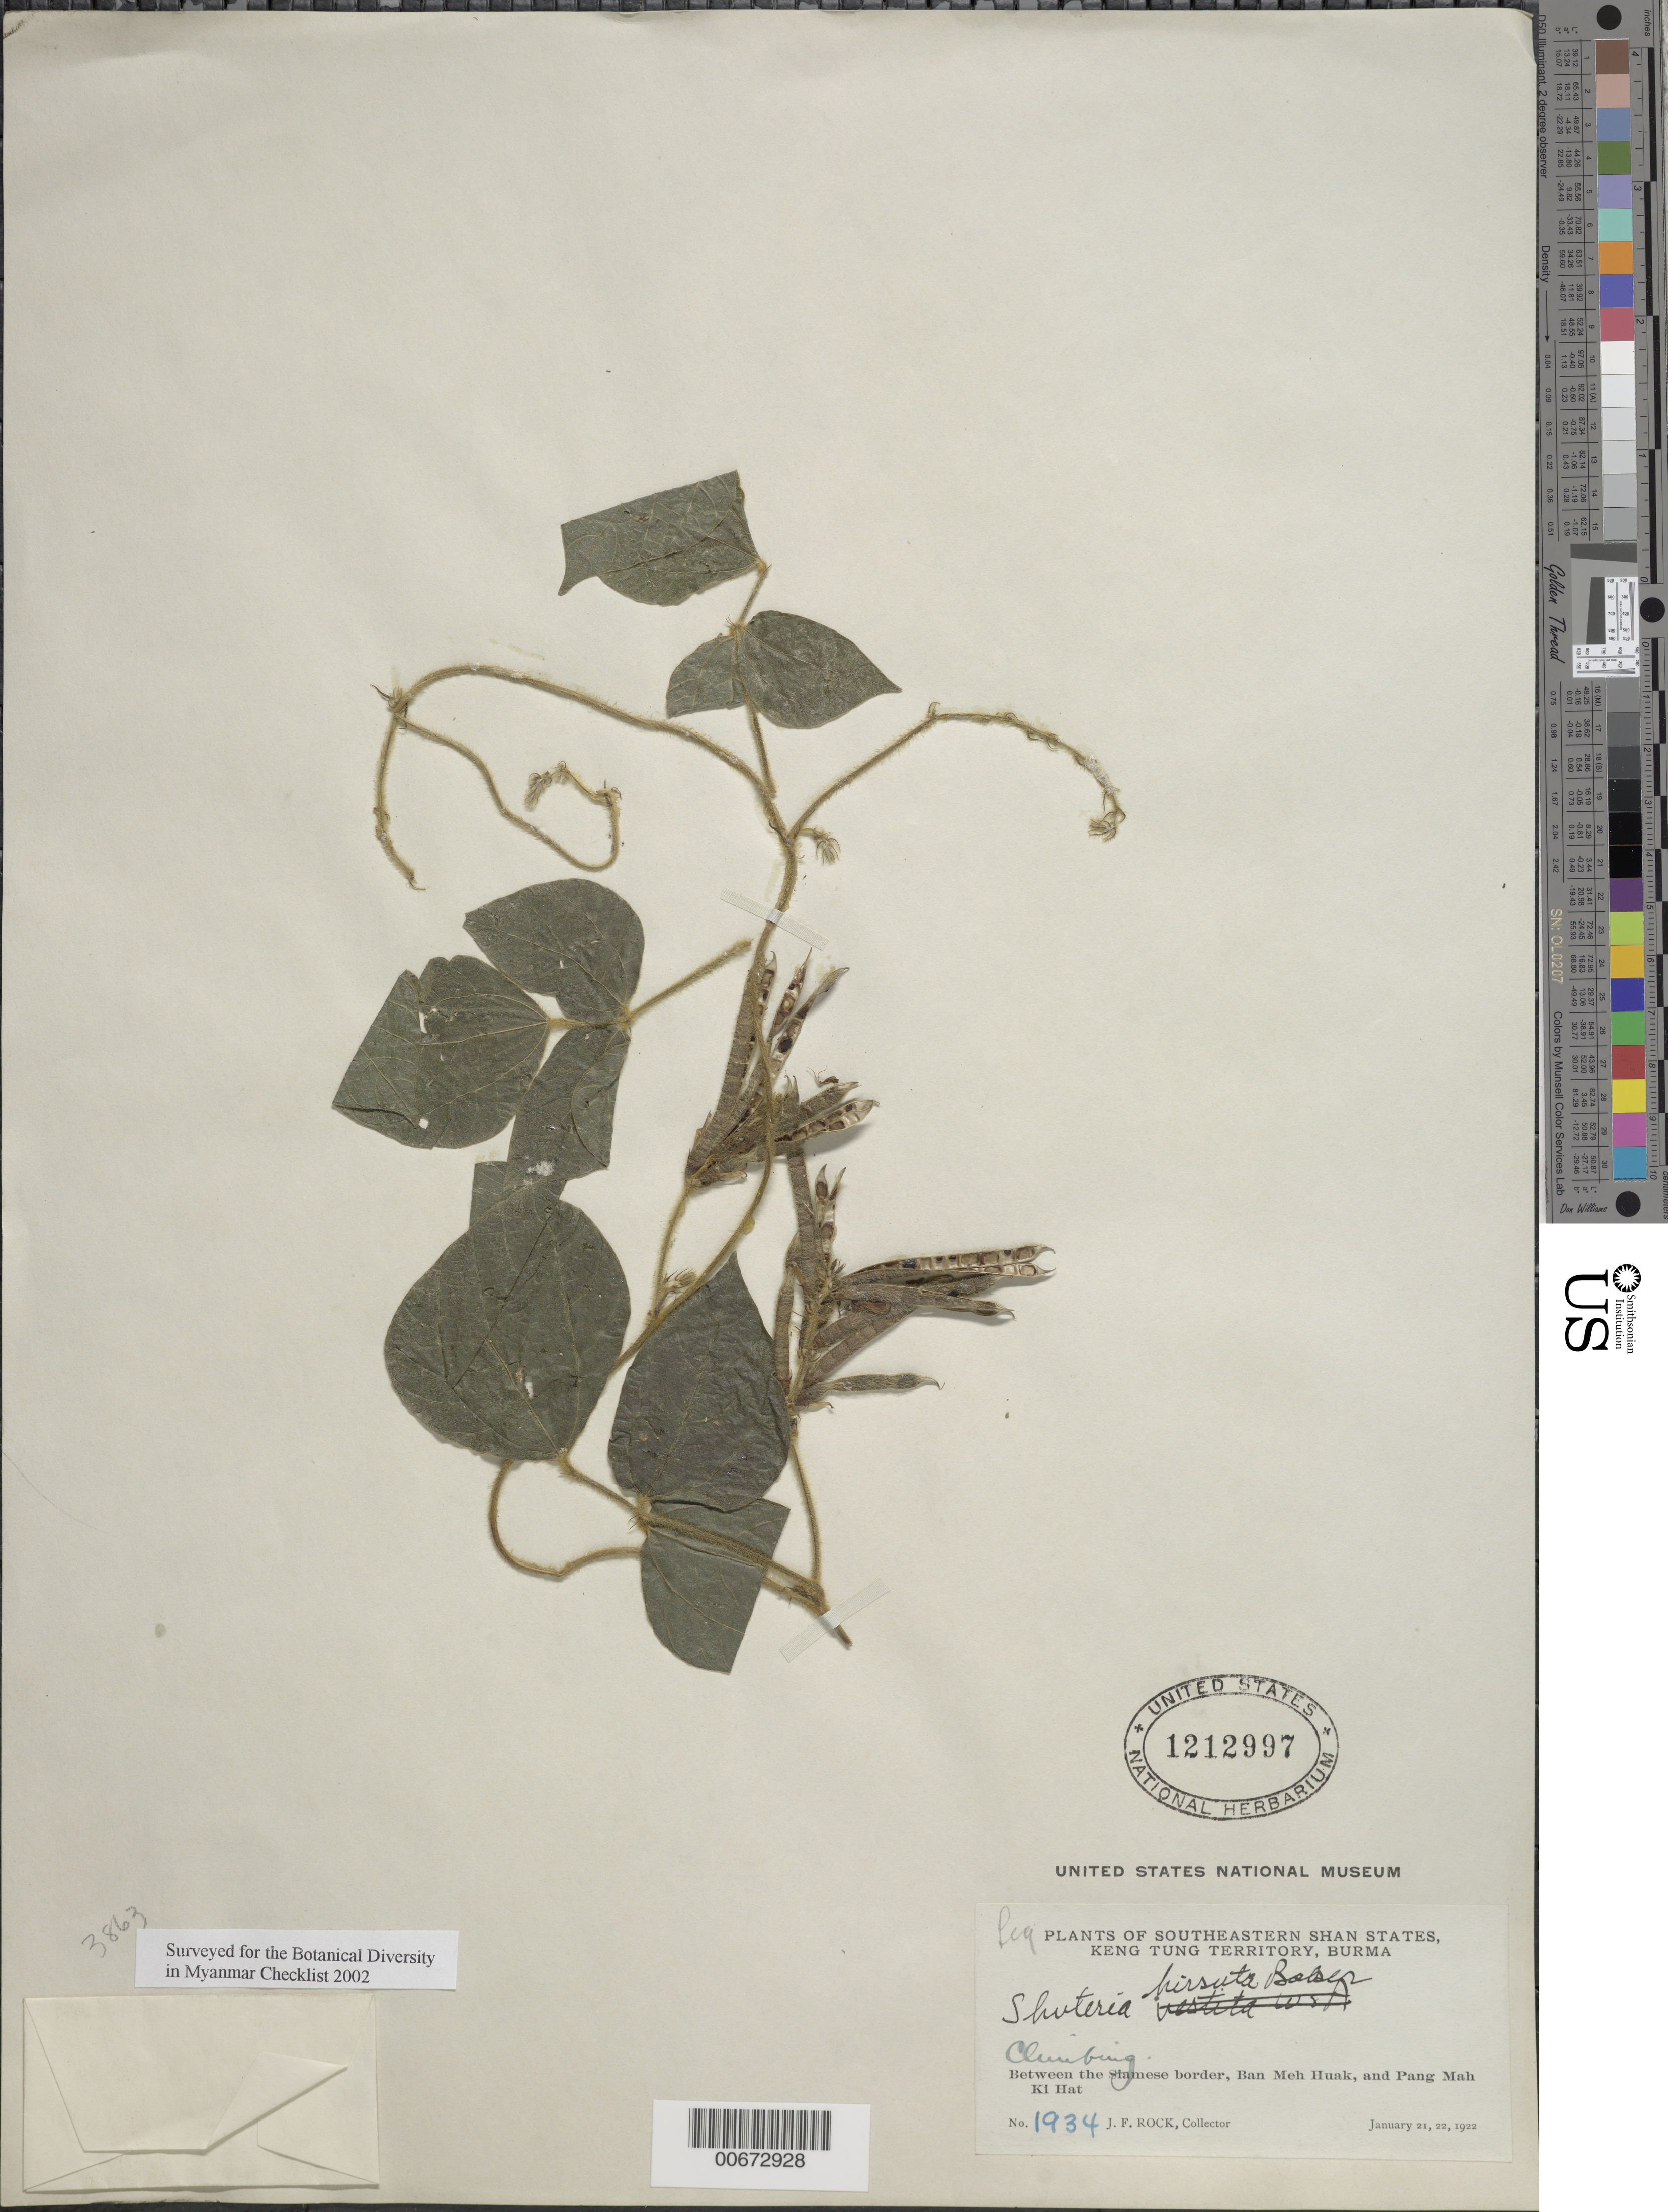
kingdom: Plantae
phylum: Tracheophyta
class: Magnoliopsida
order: Fabales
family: Fabaceae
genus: Harashuteria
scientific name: Harashuteria hirsuta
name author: (Baker) H. Ohashi & K. Ohashi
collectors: J. F. Rock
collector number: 1934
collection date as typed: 21 Jan 1922 and 22 Jan 1922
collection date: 1922-01-21,1922-01-22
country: Myanmar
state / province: Shan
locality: Keng Tung Territory, between the Siamese border, Ban meh Huak and Pang Mah Ki Hat.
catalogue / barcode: US 1212997